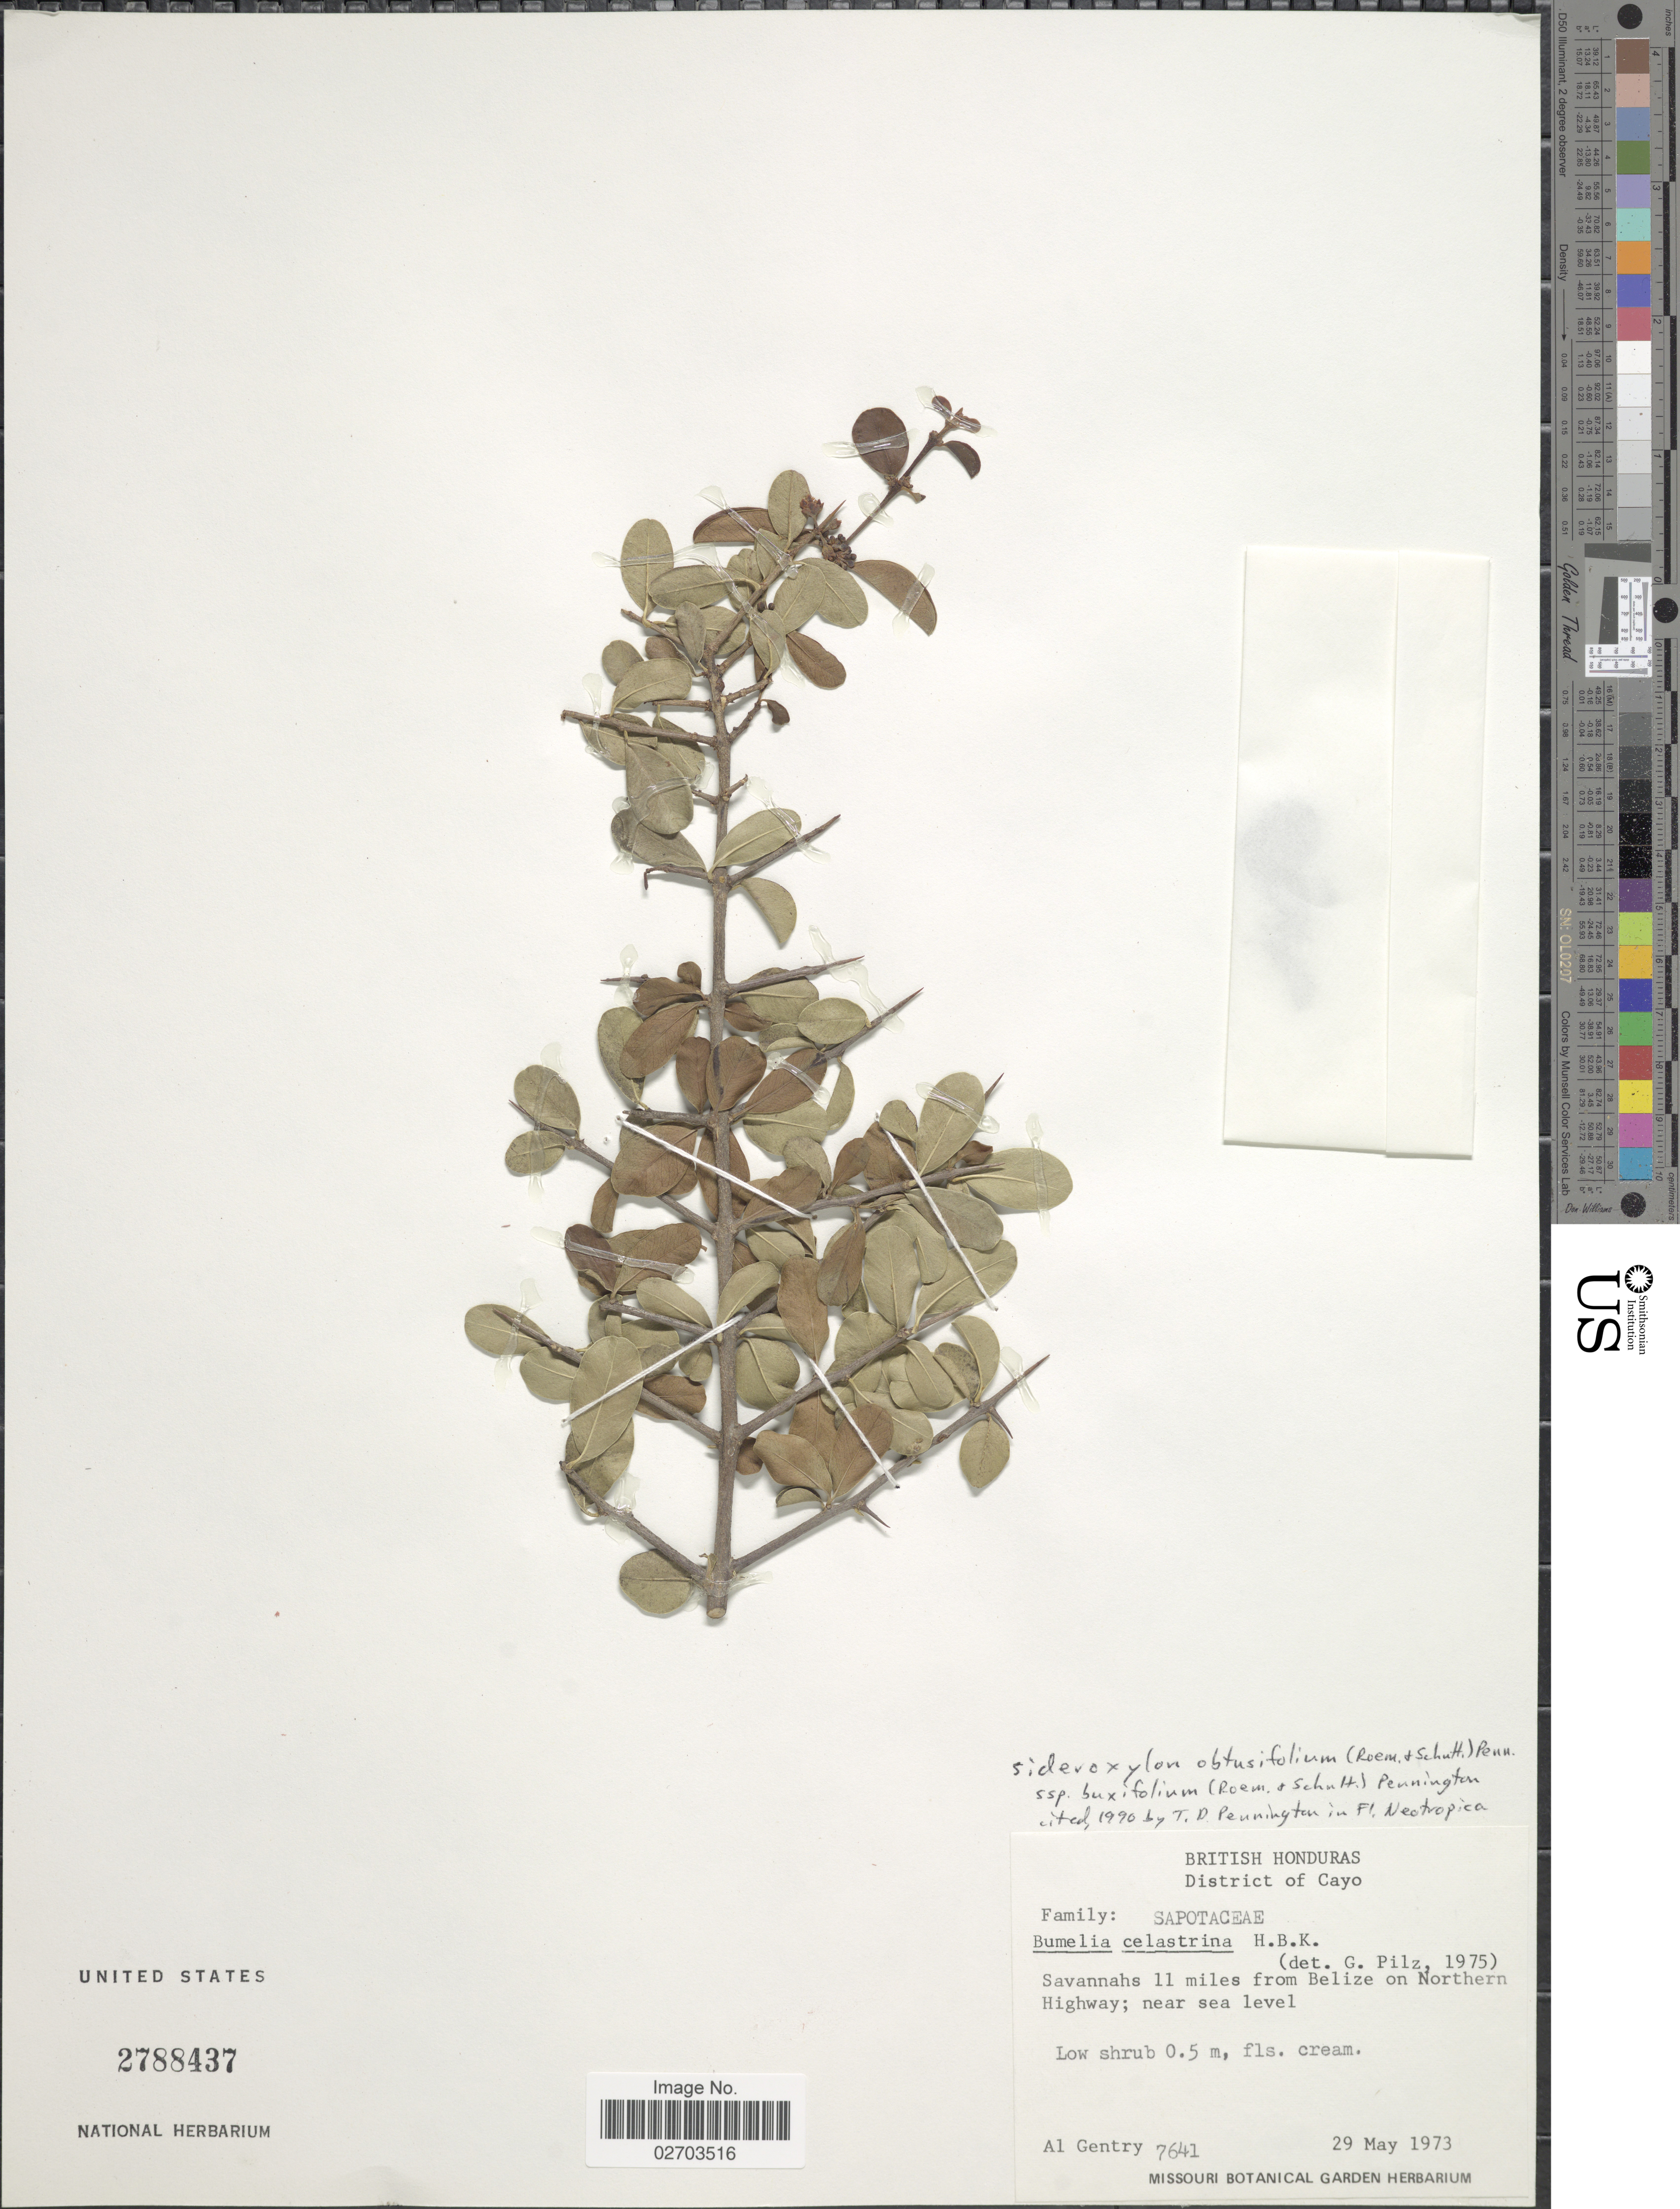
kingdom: Plantae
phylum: Tracheophyta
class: Magnoliopsida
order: Ericales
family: Sapotaceae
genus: Sideroxylon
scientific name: Sideroxylon obtusifolium subsp. buxifolium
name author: (Roem. & Schult.) T.D. Penn.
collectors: A. H. Gentry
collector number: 7641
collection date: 1973-05-29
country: Belize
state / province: Cayo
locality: British Honduras, Savannahs 11 miles from Belize on Northern Highway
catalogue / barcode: US 2788437